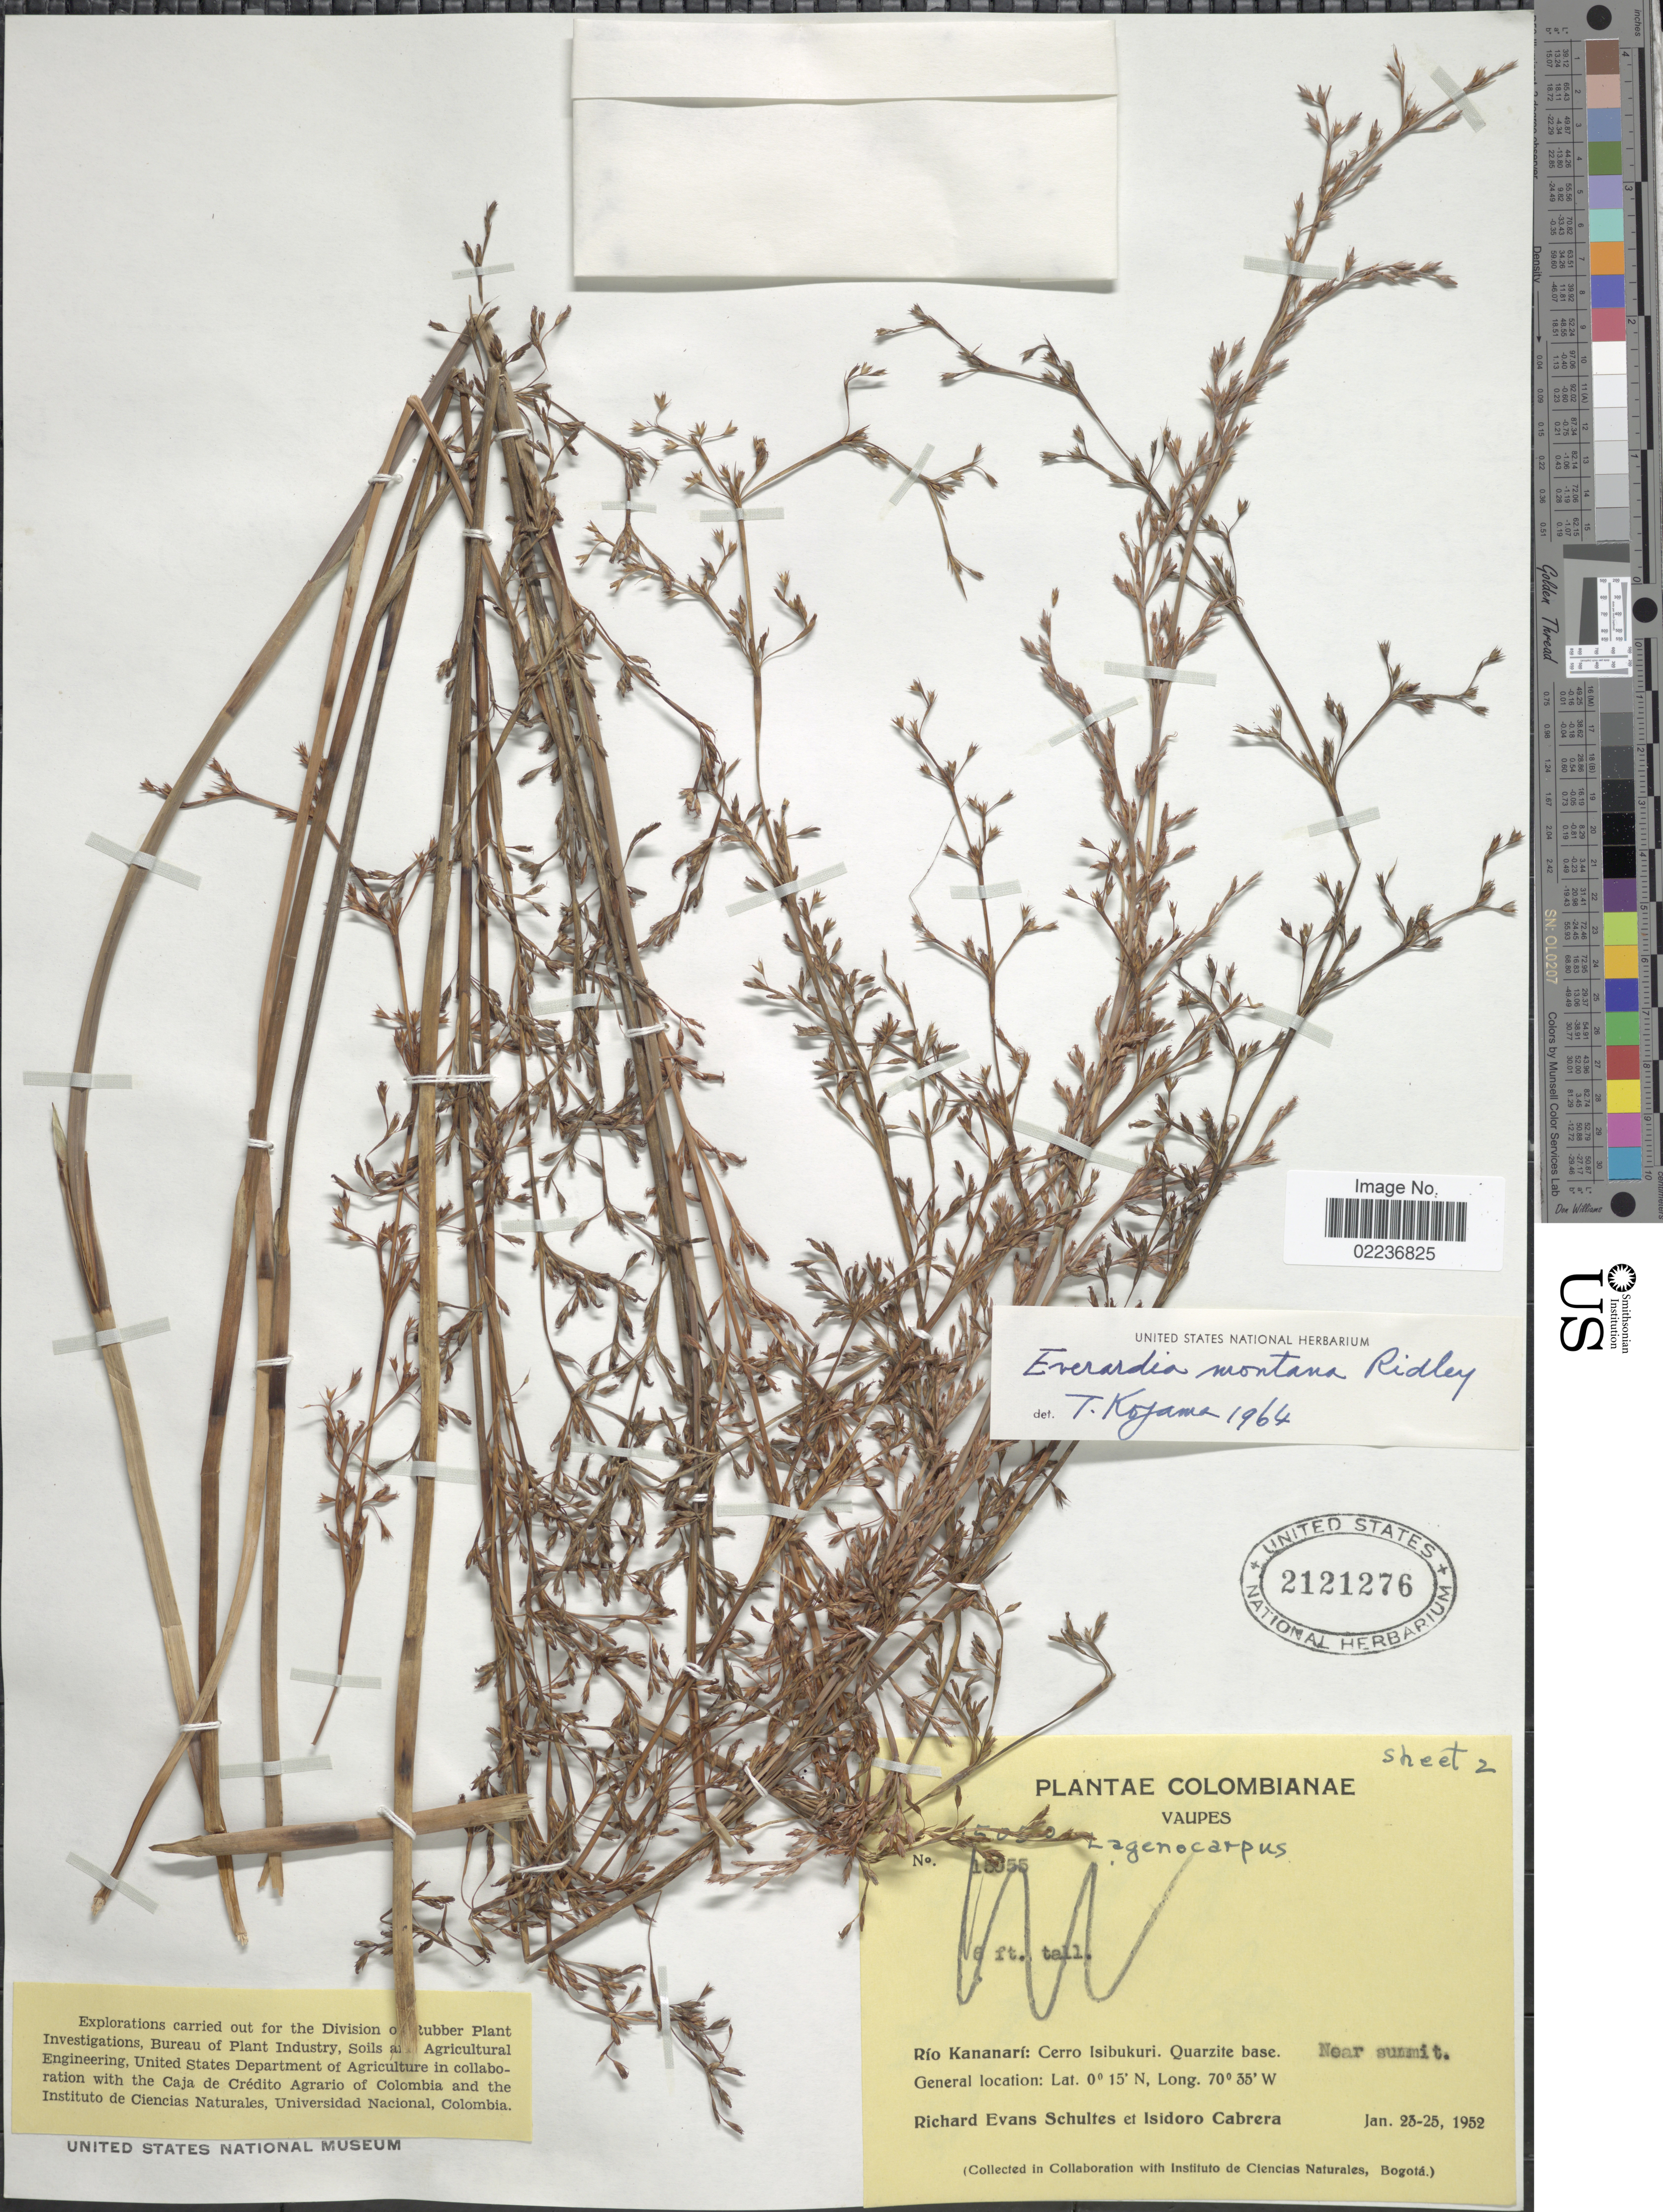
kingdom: Plantae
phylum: Tracheophyta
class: Liliopsida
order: Poales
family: Cyperaceae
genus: Cephalocarpus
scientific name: Cephalocarpus montanus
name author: (Ridley) S.M. Costa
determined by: Strong, Mark T., (BOT), Smithsonian Institution - National Museum of Natural History (UNITED STATES)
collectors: R. E. Schultes & I. Cabrera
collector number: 15055*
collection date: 1952-01-23/1952-01-25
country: Colombia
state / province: Vaupés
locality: Rio Kananari: Cerro Isibukuri, Quarzite base, near summit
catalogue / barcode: US 2121276